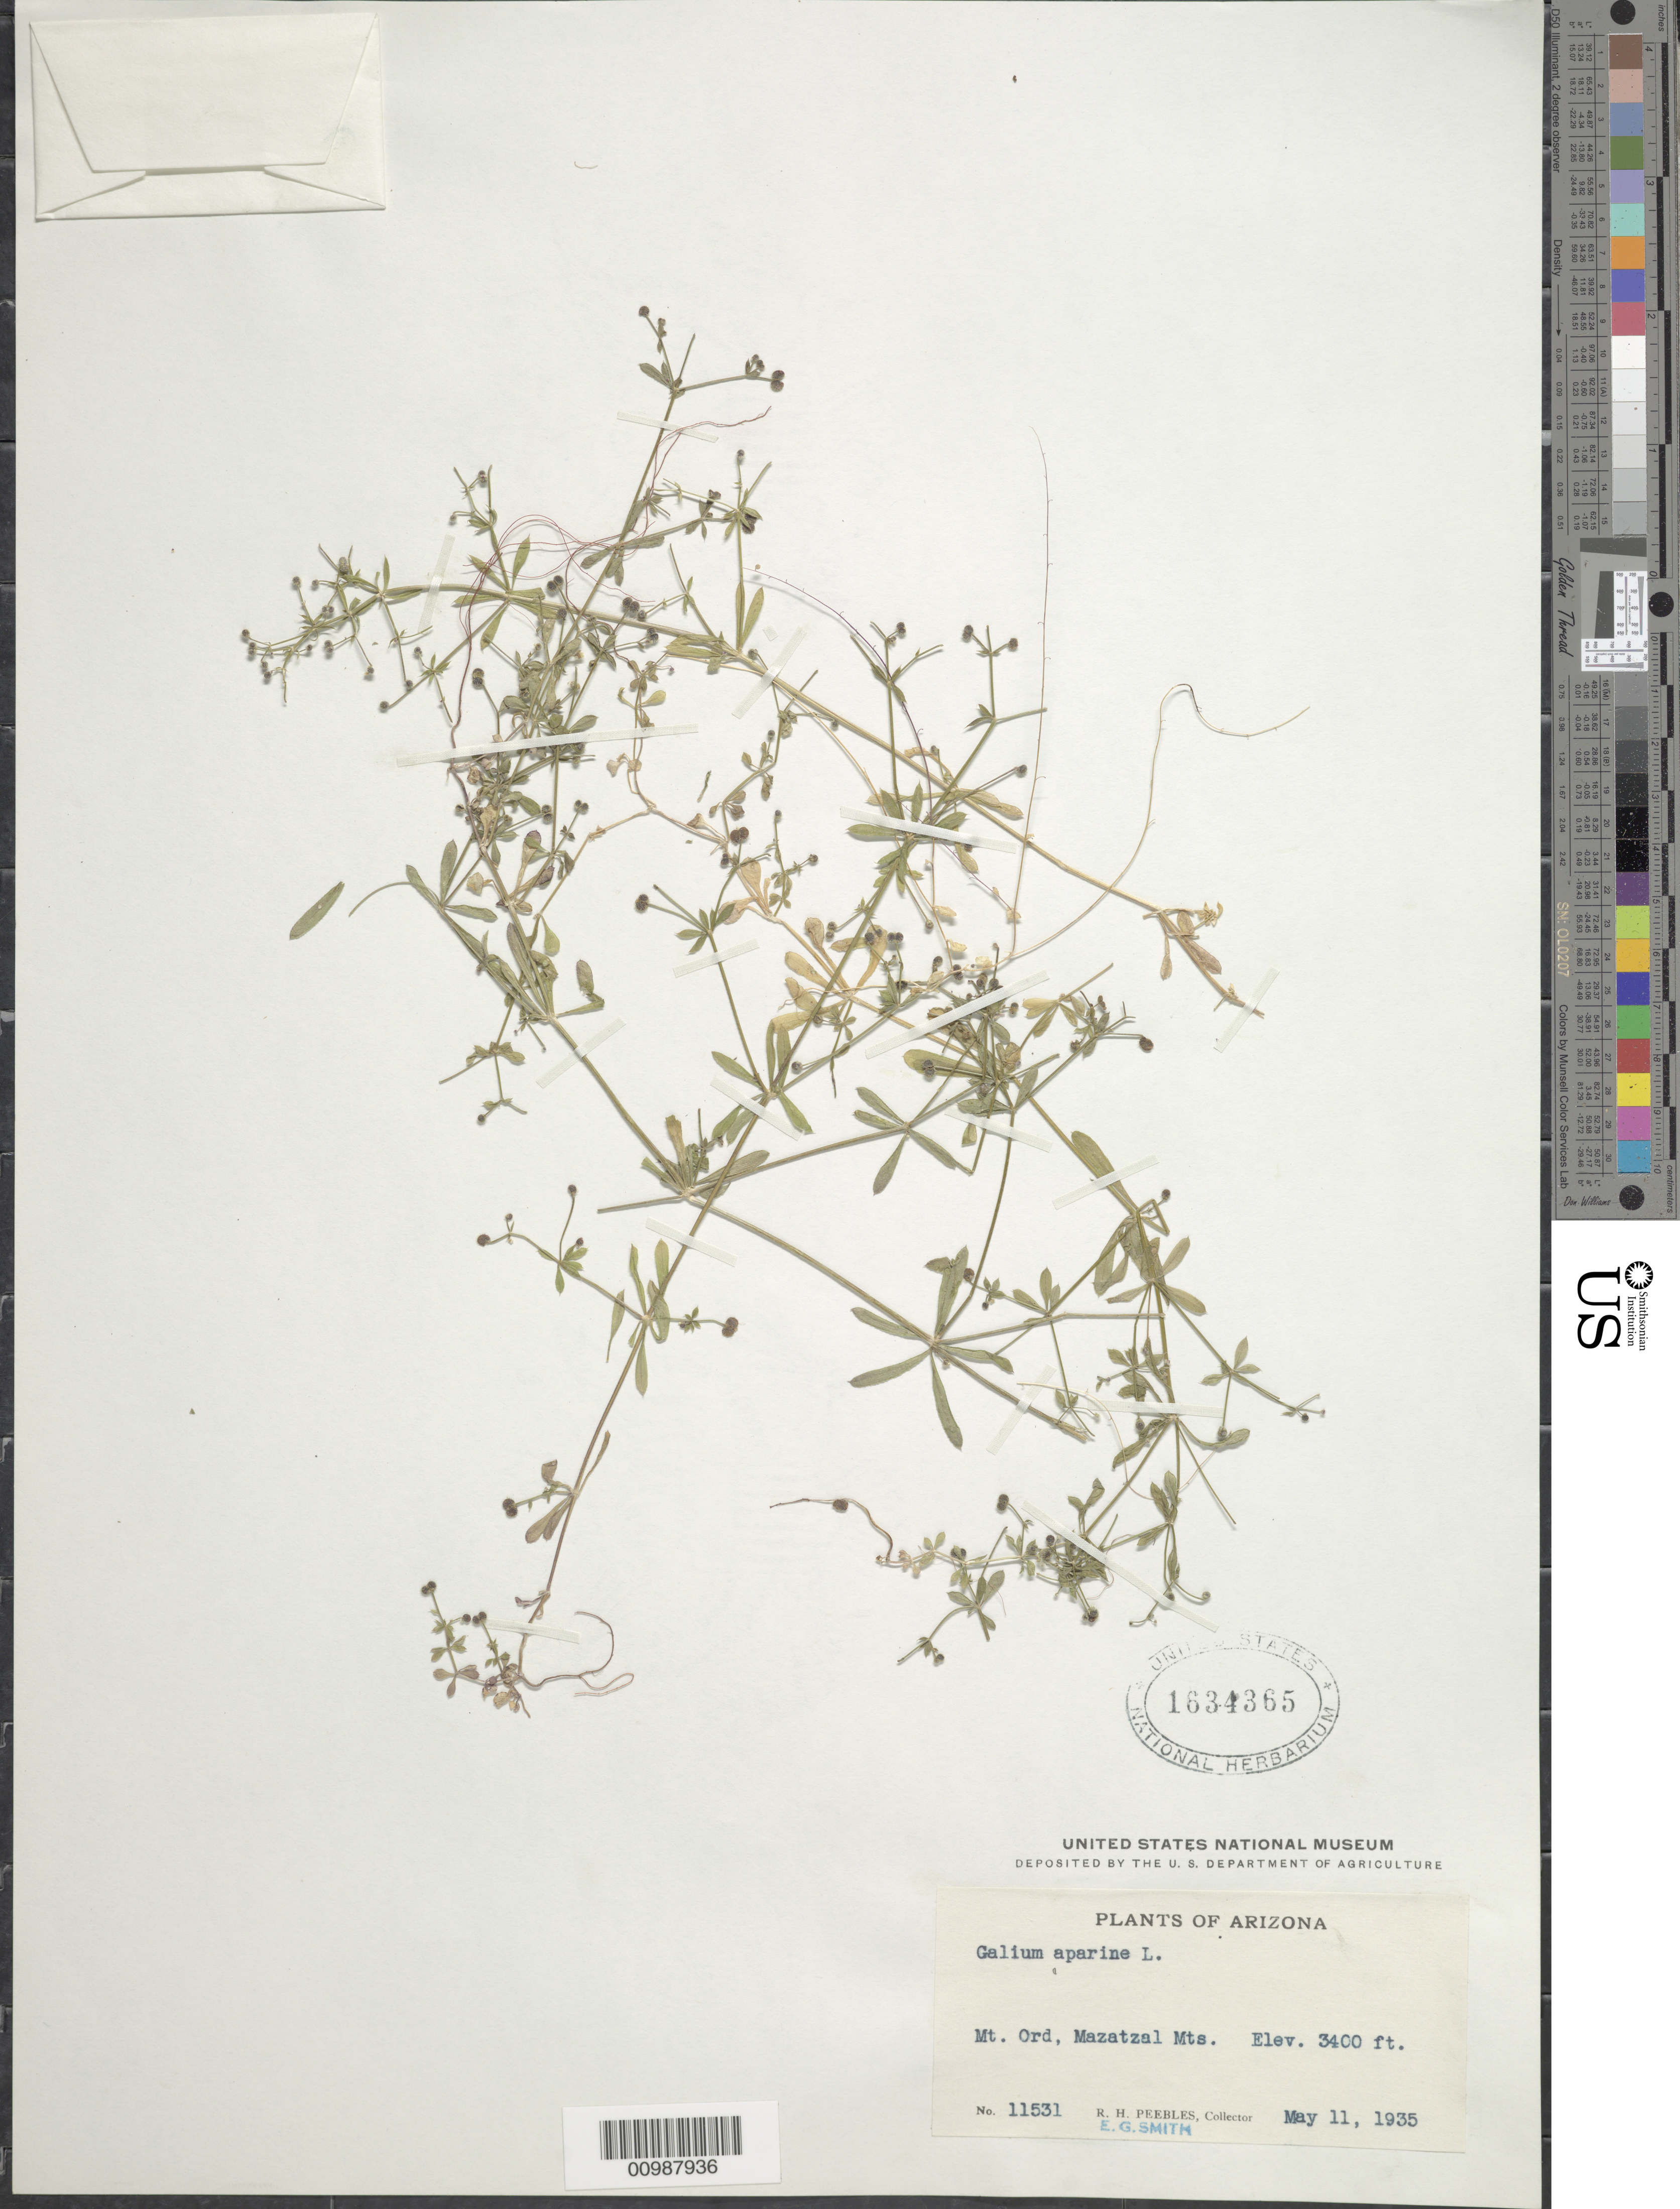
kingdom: Plantae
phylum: Tracheophyta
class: Magnoliopsida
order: Gentianales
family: Rubiaceae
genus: Galium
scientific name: Galium aparine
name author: L.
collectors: R. H. Peebles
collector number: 11531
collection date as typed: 11 May 1935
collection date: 1935-05-11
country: United States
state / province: Arizona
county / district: Gila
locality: Mount Ord, Mazatzal Mountains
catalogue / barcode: US 1634365